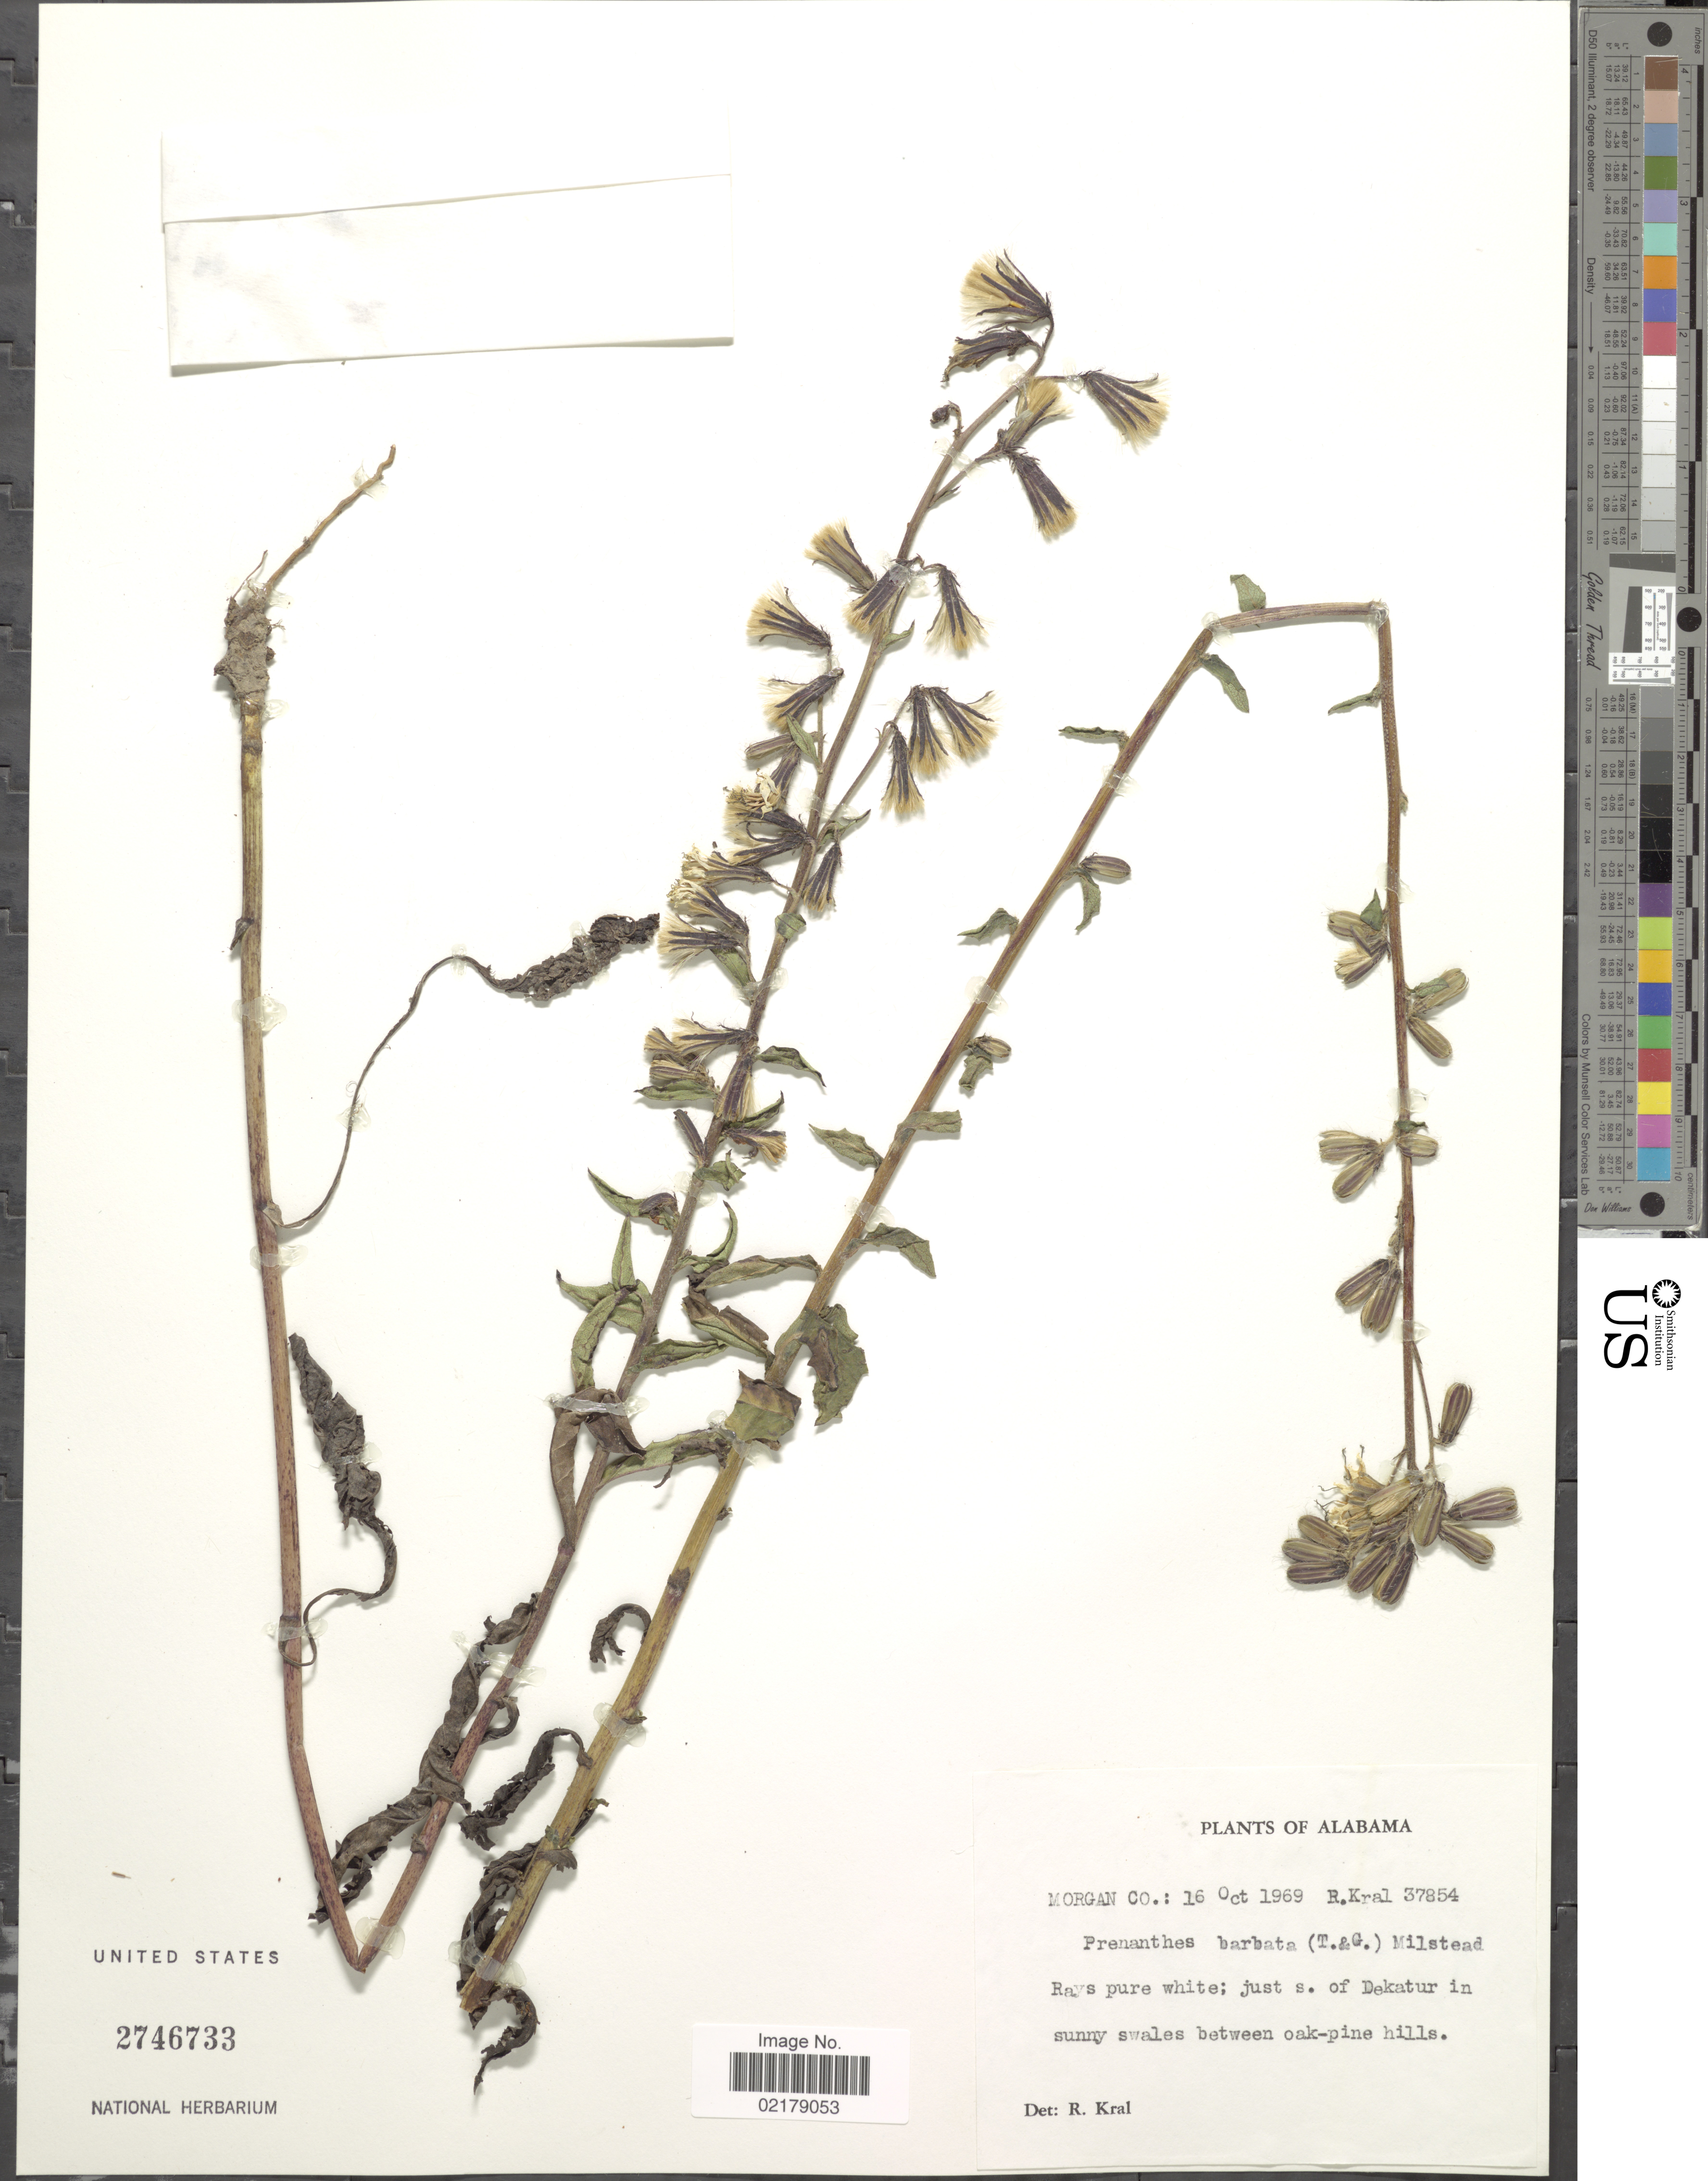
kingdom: Plantae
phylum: Tracheophyta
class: Magnoliopsida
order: Asterales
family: Asteraceae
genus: Prenanthes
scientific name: Prenanthes barbata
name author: (Torr. & A. Gray) Cronq.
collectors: R. Kral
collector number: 37854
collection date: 1969-10-16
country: United States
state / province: Alabama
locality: Morgan Co; Rays pure white; just s of Dekatur in sunny swales between oak-pine hills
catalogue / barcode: US 2746733